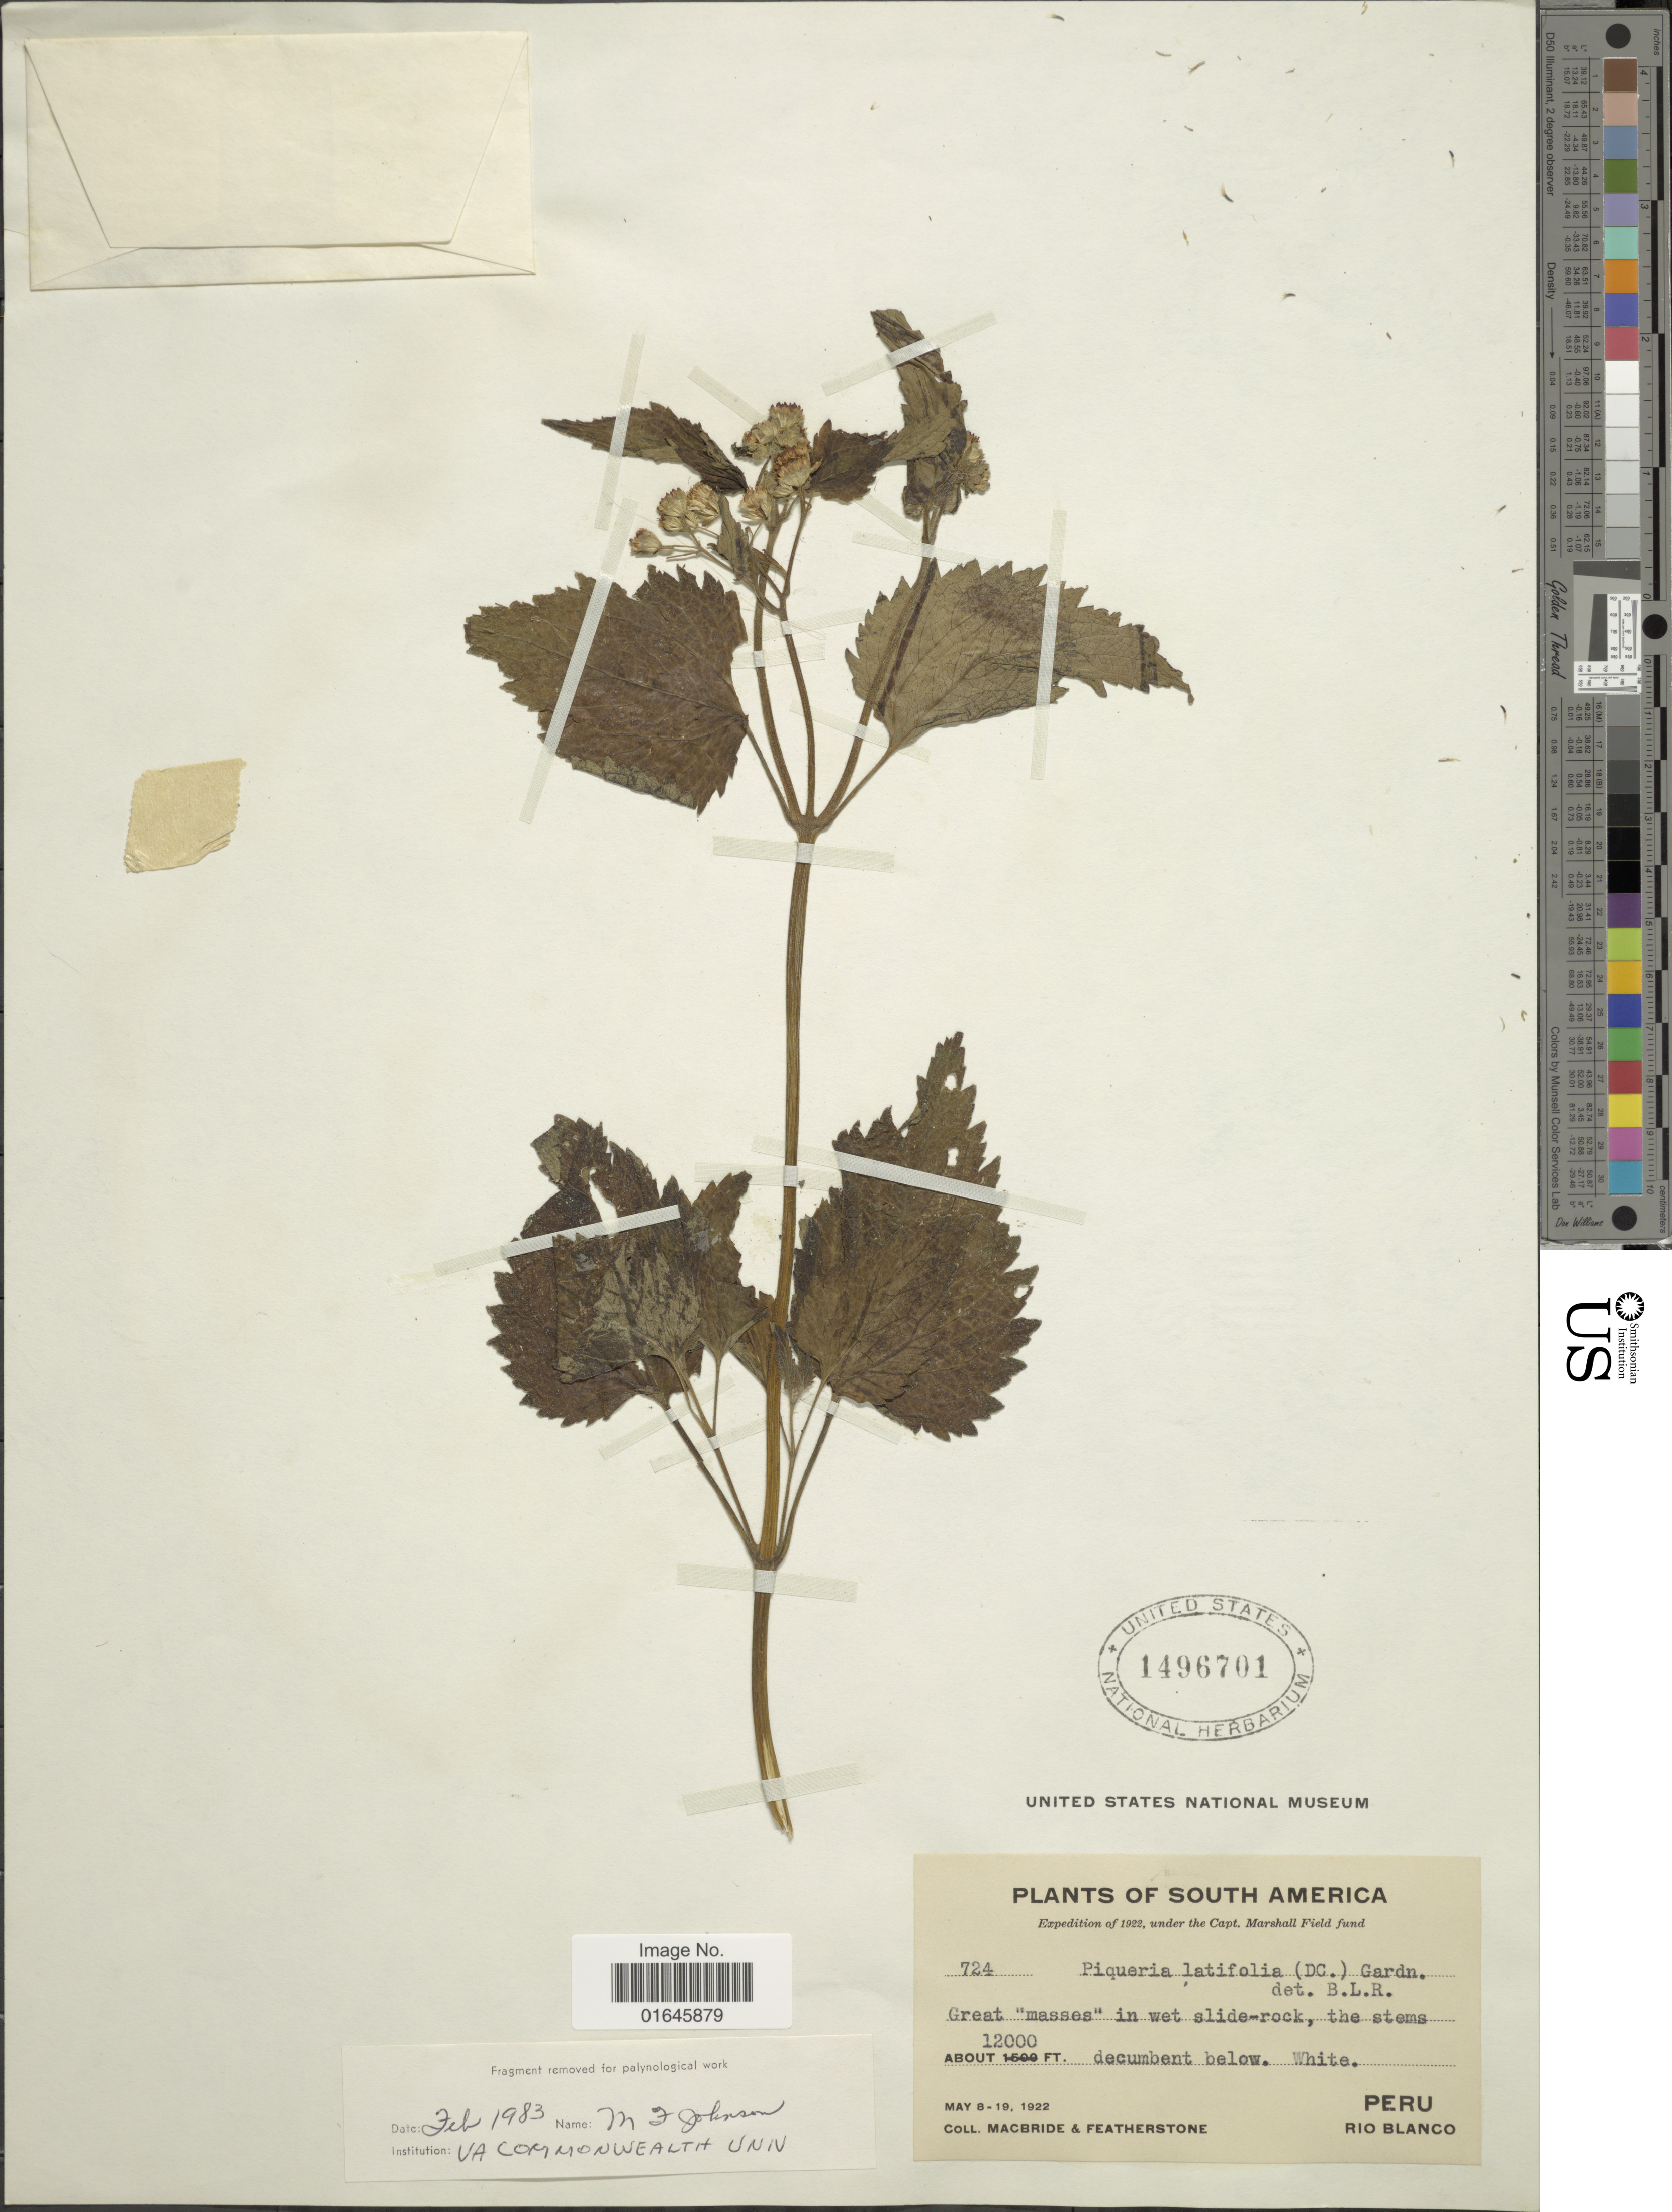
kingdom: Plantae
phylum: Tracheophyta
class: Magnoliopsida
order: Asterales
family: Asteraceae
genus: Phalacraea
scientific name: Phalacraea latifolia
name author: DC.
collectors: Macbride, -- & -. Featherstone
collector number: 724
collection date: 1922-05-08/1922-05-19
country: Peru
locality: Rio Blanco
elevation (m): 3658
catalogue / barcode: US 1496701